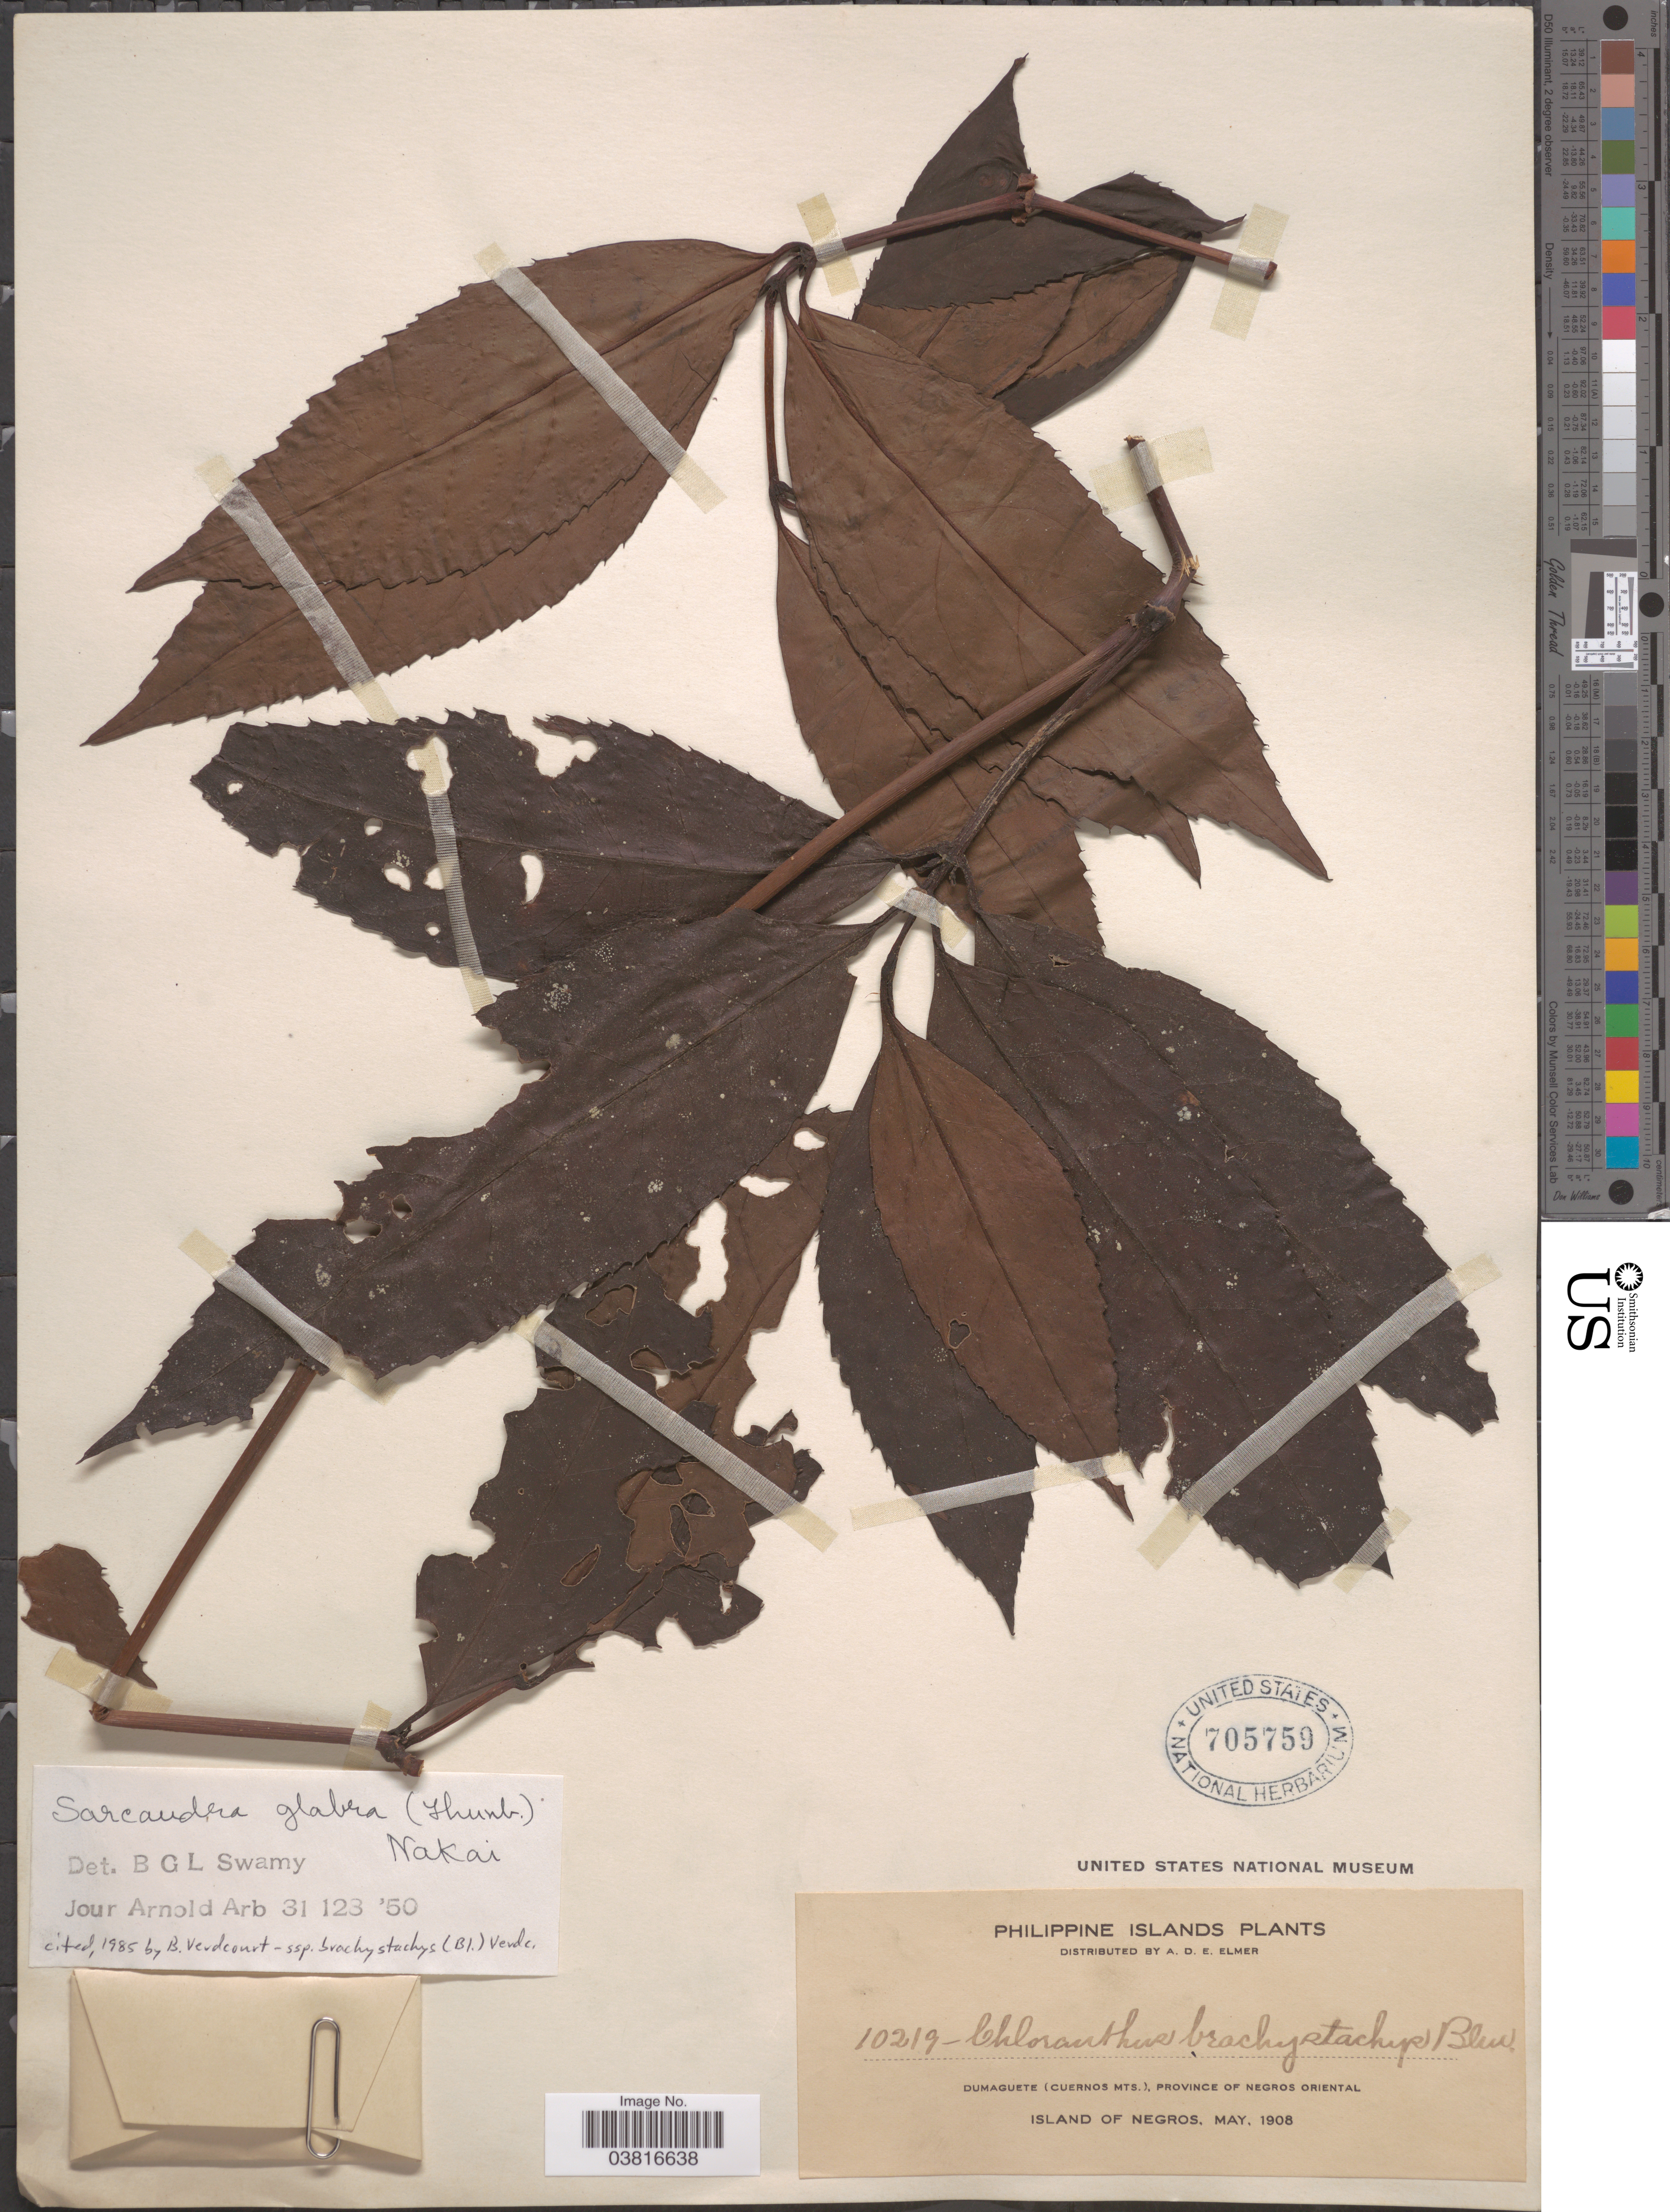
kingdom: Plantae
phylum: Tracheophyta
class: Magnoliopsida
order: Chloranthales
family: Chloranthaceae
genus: Sarcandra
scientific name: Sarcandra glabra subsp. brachystachys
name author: (Blume) Verdc.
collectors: A. D. E. Elmer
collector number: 10219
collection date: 1908-05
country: Philippines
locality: Dumaguete (Cuernos Mts.), Province of Negros Oriental. Island of Negros.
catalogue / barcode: US 705759